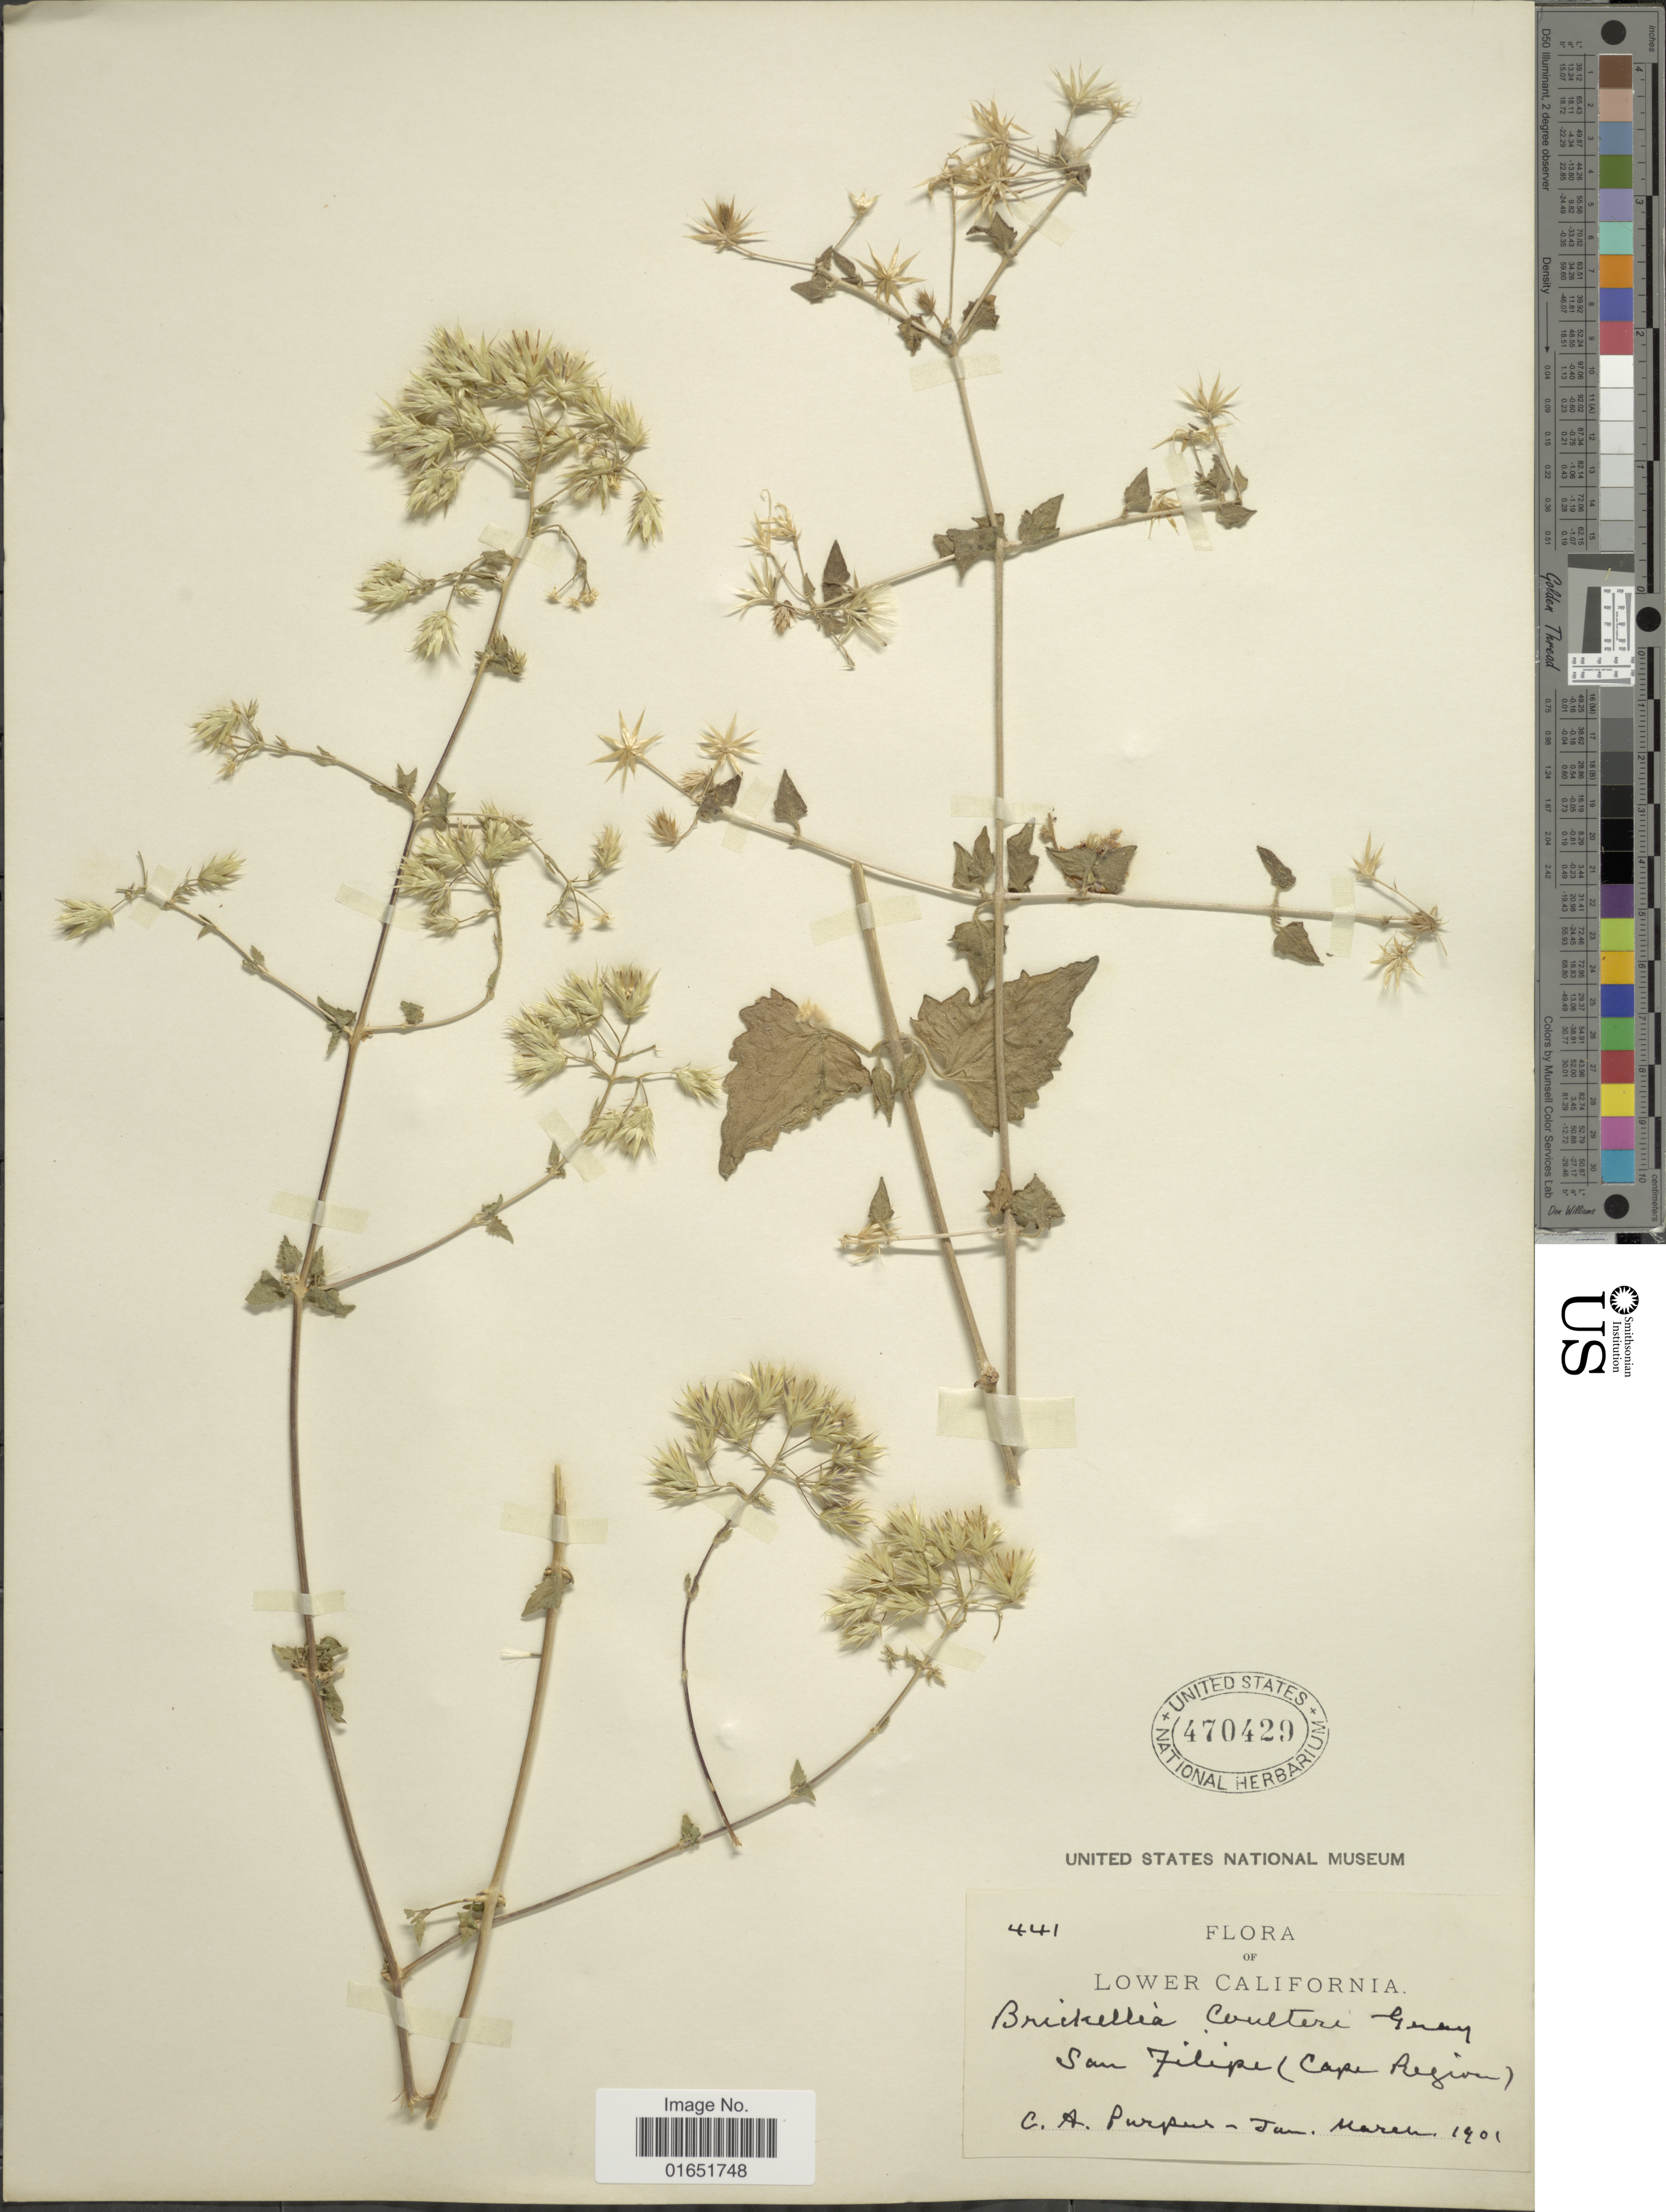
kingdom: Plantae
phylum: Tracheophyta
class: Magnoliopsida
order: Asterales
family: Asteraceae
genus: Brickellia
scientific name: Brickellia coulteri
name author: A. Gray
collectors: C. A. Purpus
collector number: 441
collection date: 1901-01/1901-03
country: Mexico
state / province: Baja California Sur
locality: Lower Califonia, San Filipe (Cape Region)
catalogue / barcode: US 470429